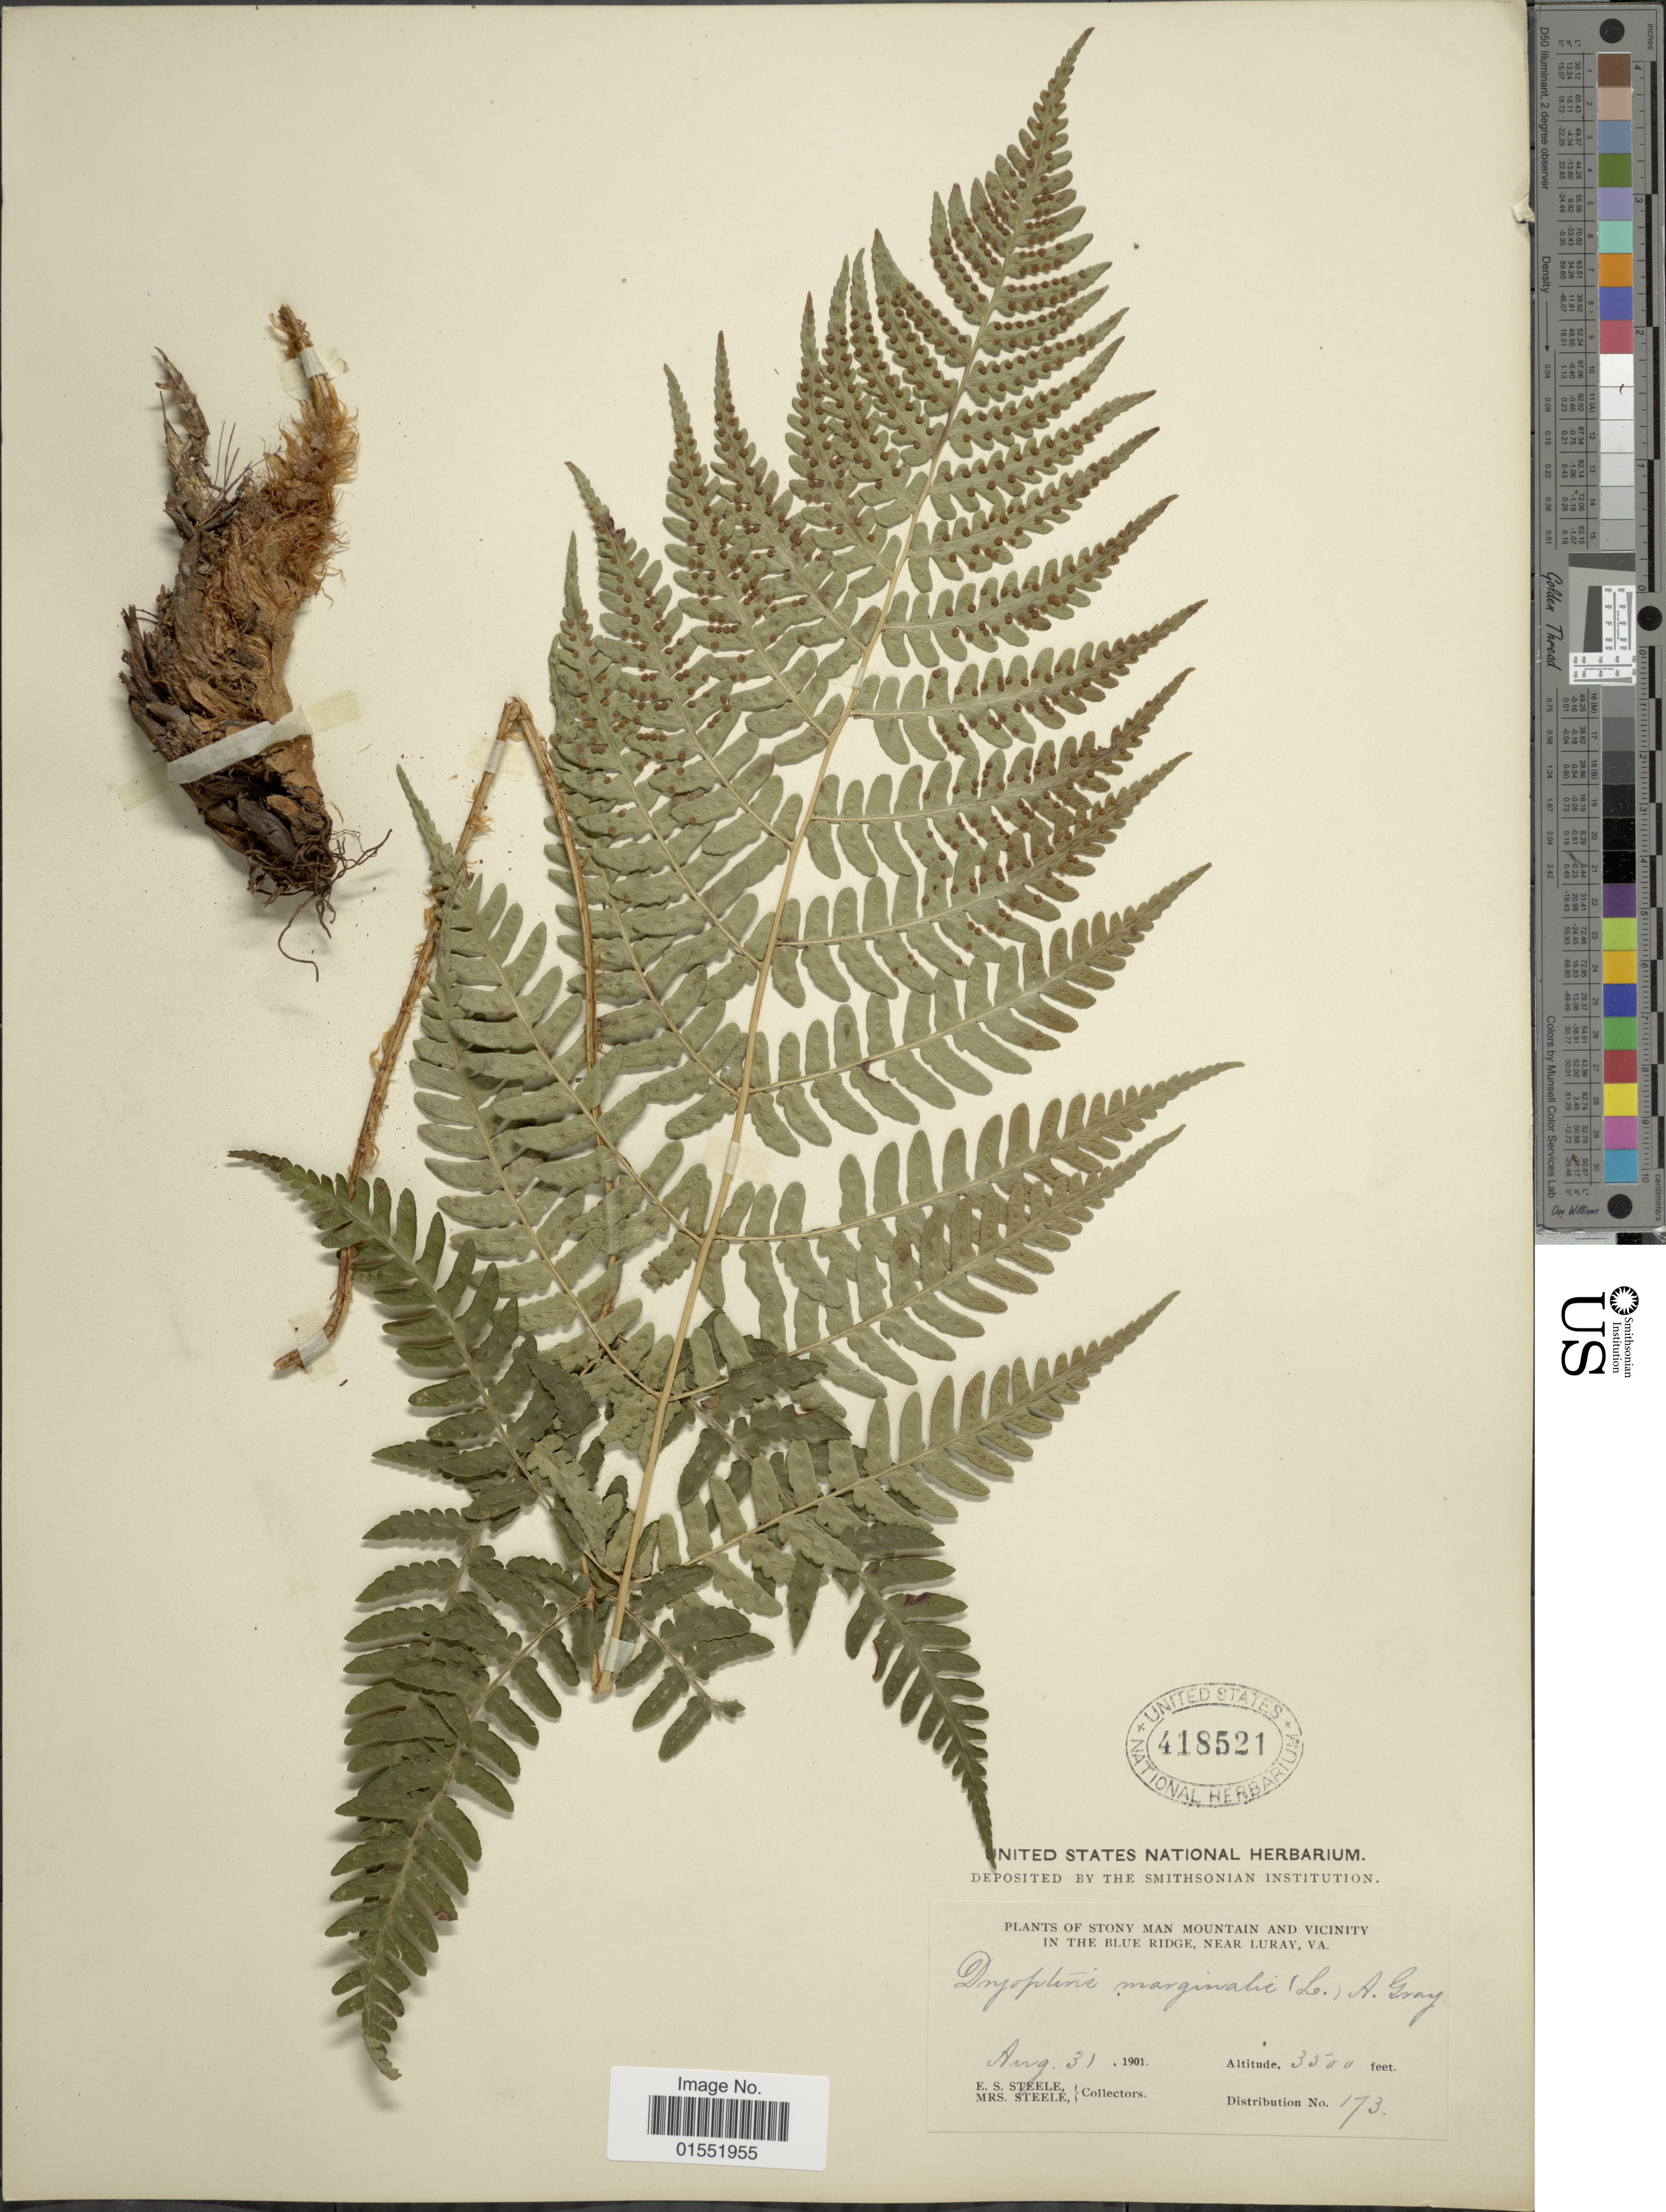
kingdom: Plantae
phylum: Tracheophyta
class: Polypodiopsida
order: Polypodiales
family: Dryopteridaceae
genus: Dryopteris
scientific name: Dryopteris marginalis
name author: (L.) A. Gray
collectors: E. Steele & Mrs. E. S. Steele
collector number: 173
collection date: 1901-08-31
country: United States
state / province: Virginia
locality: Stony Man Mountain and vicinity in the Blue Ridge, near Luray, Va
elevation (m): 1067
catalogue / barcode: US 418521